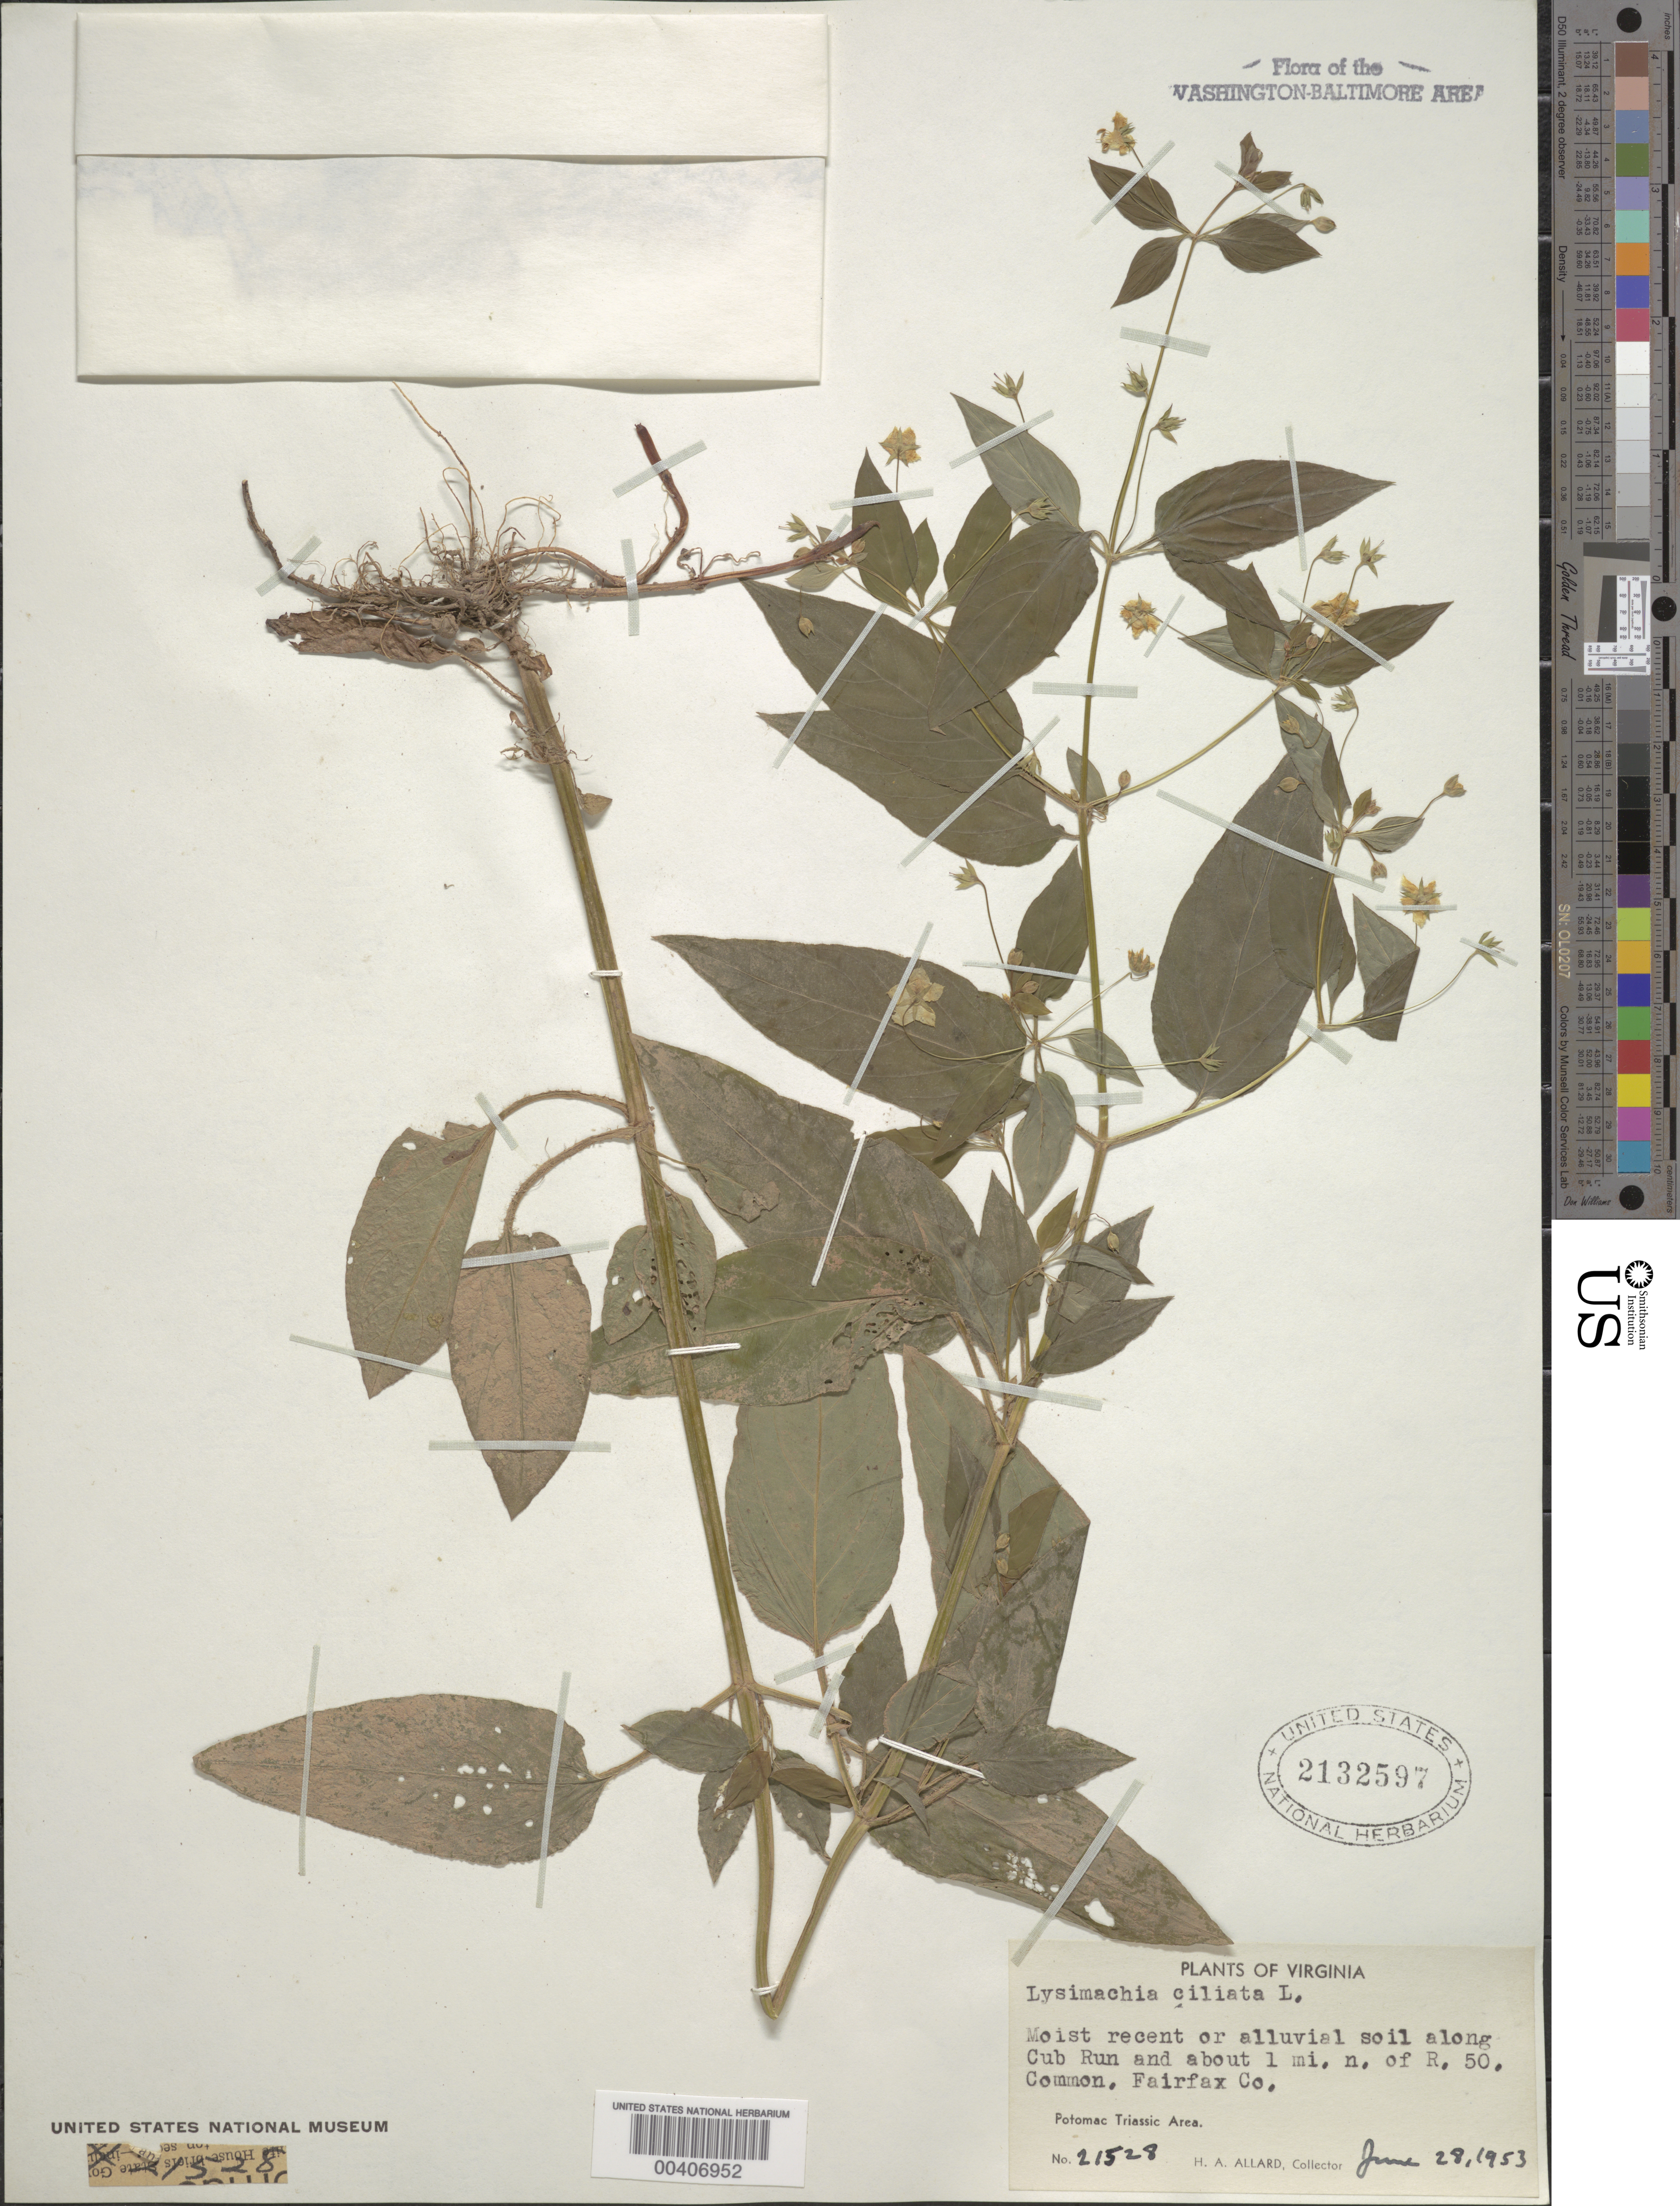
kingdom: Plantae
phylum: Tracheophyta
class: Magnoliopsida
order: Ericales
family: Primulaceae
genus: Lysimachia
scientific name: Lysimachia ciliata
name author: L.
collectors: H. A. Allard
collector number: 21528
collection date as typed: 28 Jun 1953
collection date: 1953-06-28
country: United States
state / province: Virginia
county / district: Fairfax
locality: Cub Run, north of Route 50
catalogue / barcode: US 2132597